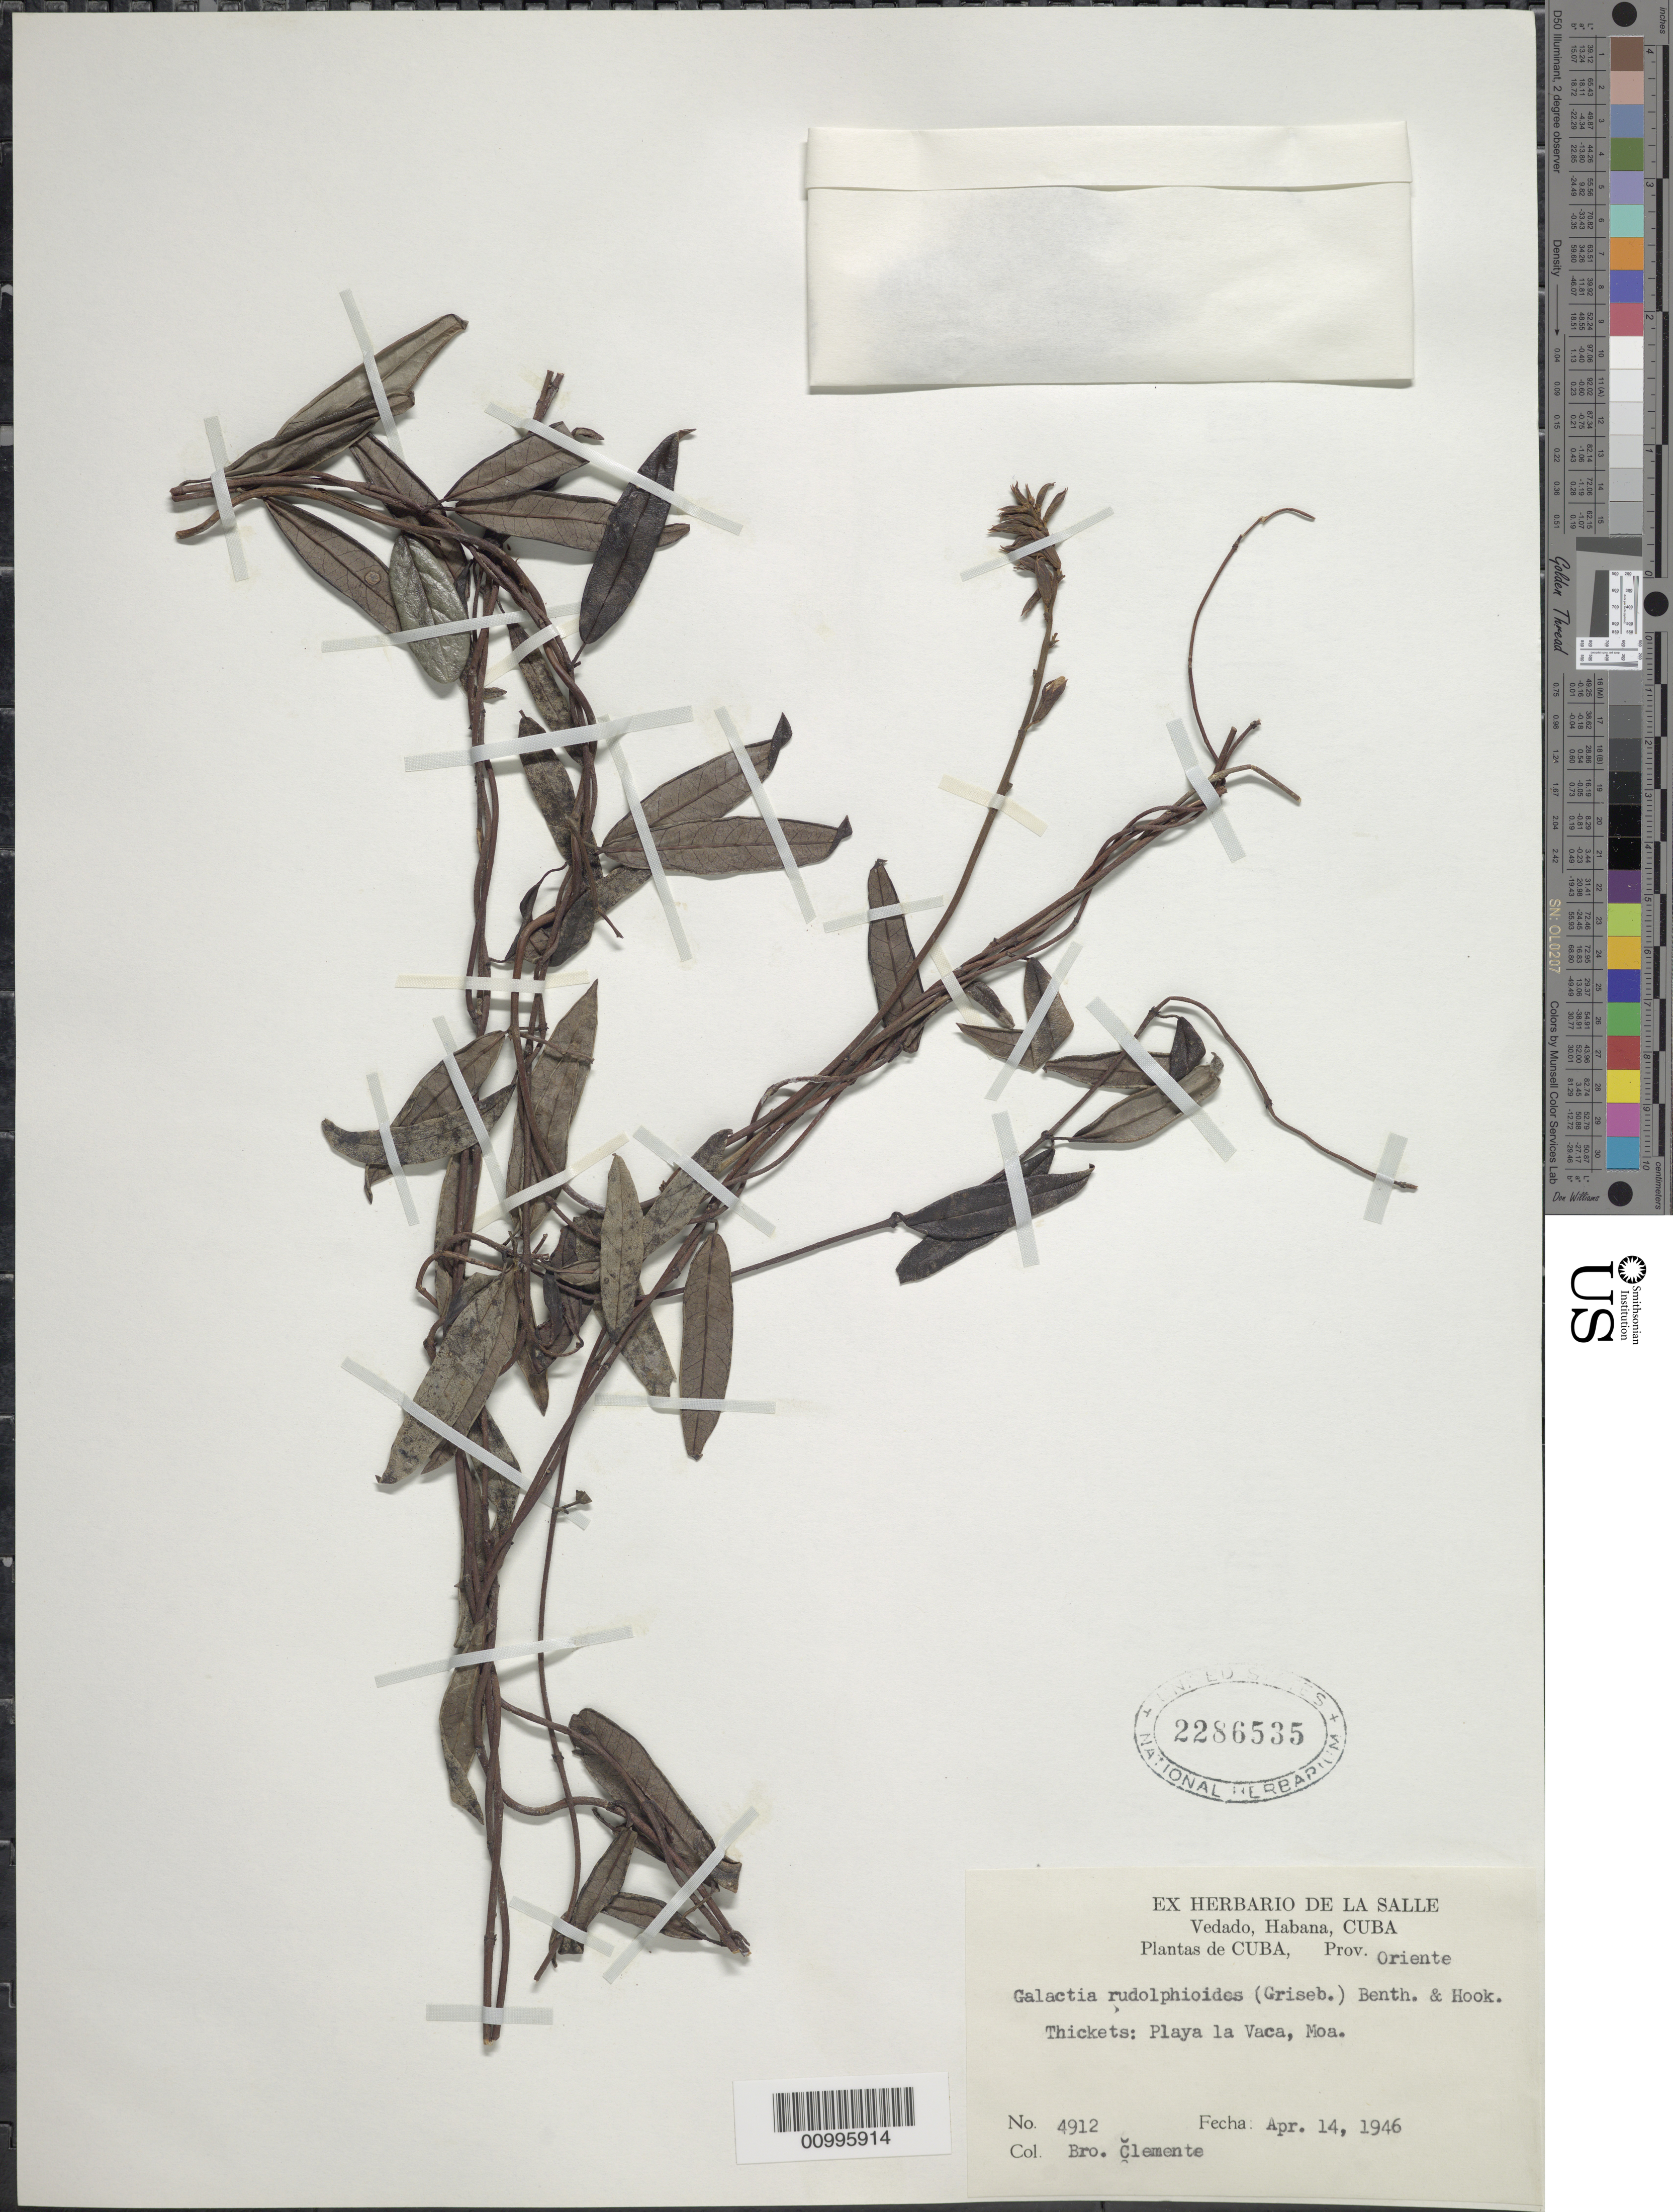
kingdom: Plantae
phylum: Tracheophyta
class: Magnoliopsida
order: Fabales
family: Fabaceae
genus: Rhodopis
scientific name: Rhodopis rudolphioides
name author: (Griseb.) L.P. Queiroz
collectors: Bro. Clemente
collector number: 4912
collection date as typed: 14 Apr 1946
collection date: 1946-04-14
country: Cuba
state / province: Oriente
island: Cuba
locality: Thickets of Vaca Beach, Mao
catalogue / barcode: US 2286535